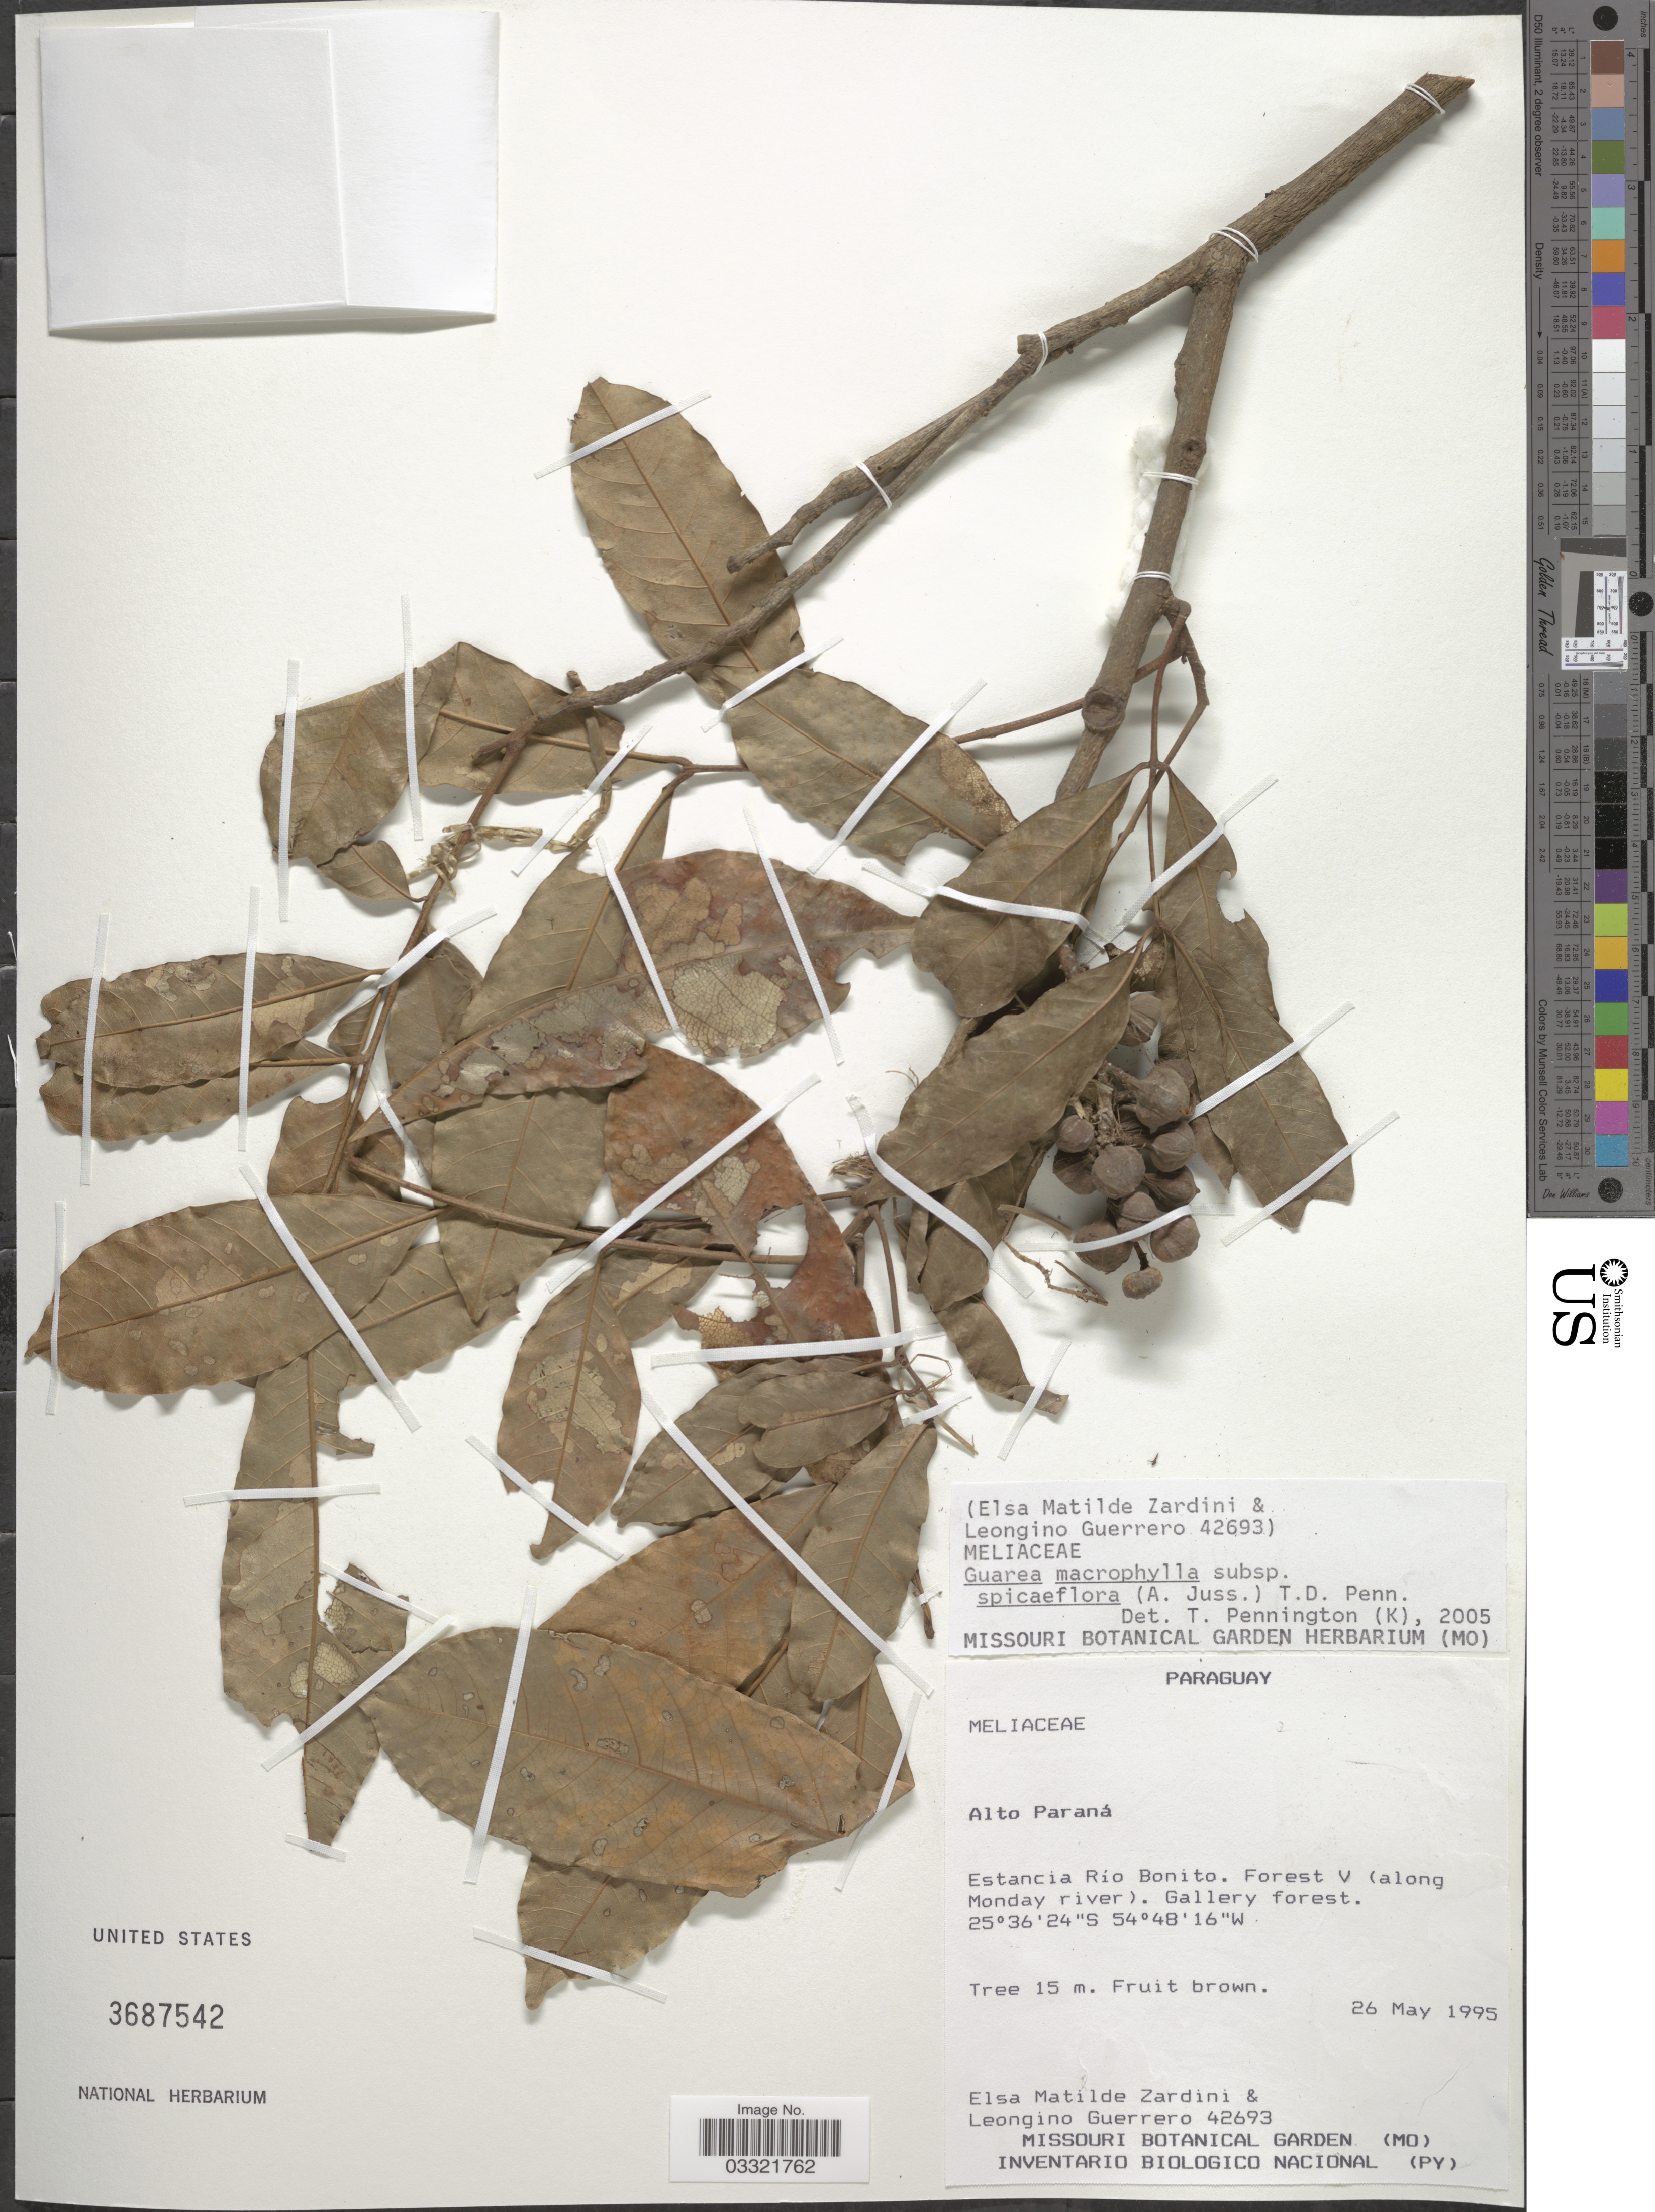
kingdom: Plantae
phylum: Tracheophyta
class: Magnoliopsida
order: Sapindales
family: Meliaceae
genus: Guarea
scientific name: Guarea macrophylla subsp. spiciflora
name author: (A. Juss.) T.D. Penn.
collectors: E. M. Zardini & L. Guerrero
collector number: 42693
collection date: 1995-05-26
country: Paraguay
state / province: Alto Parana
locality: Estancia Río Bonito. Forest V (along Monday river).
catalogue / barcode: US 3687542